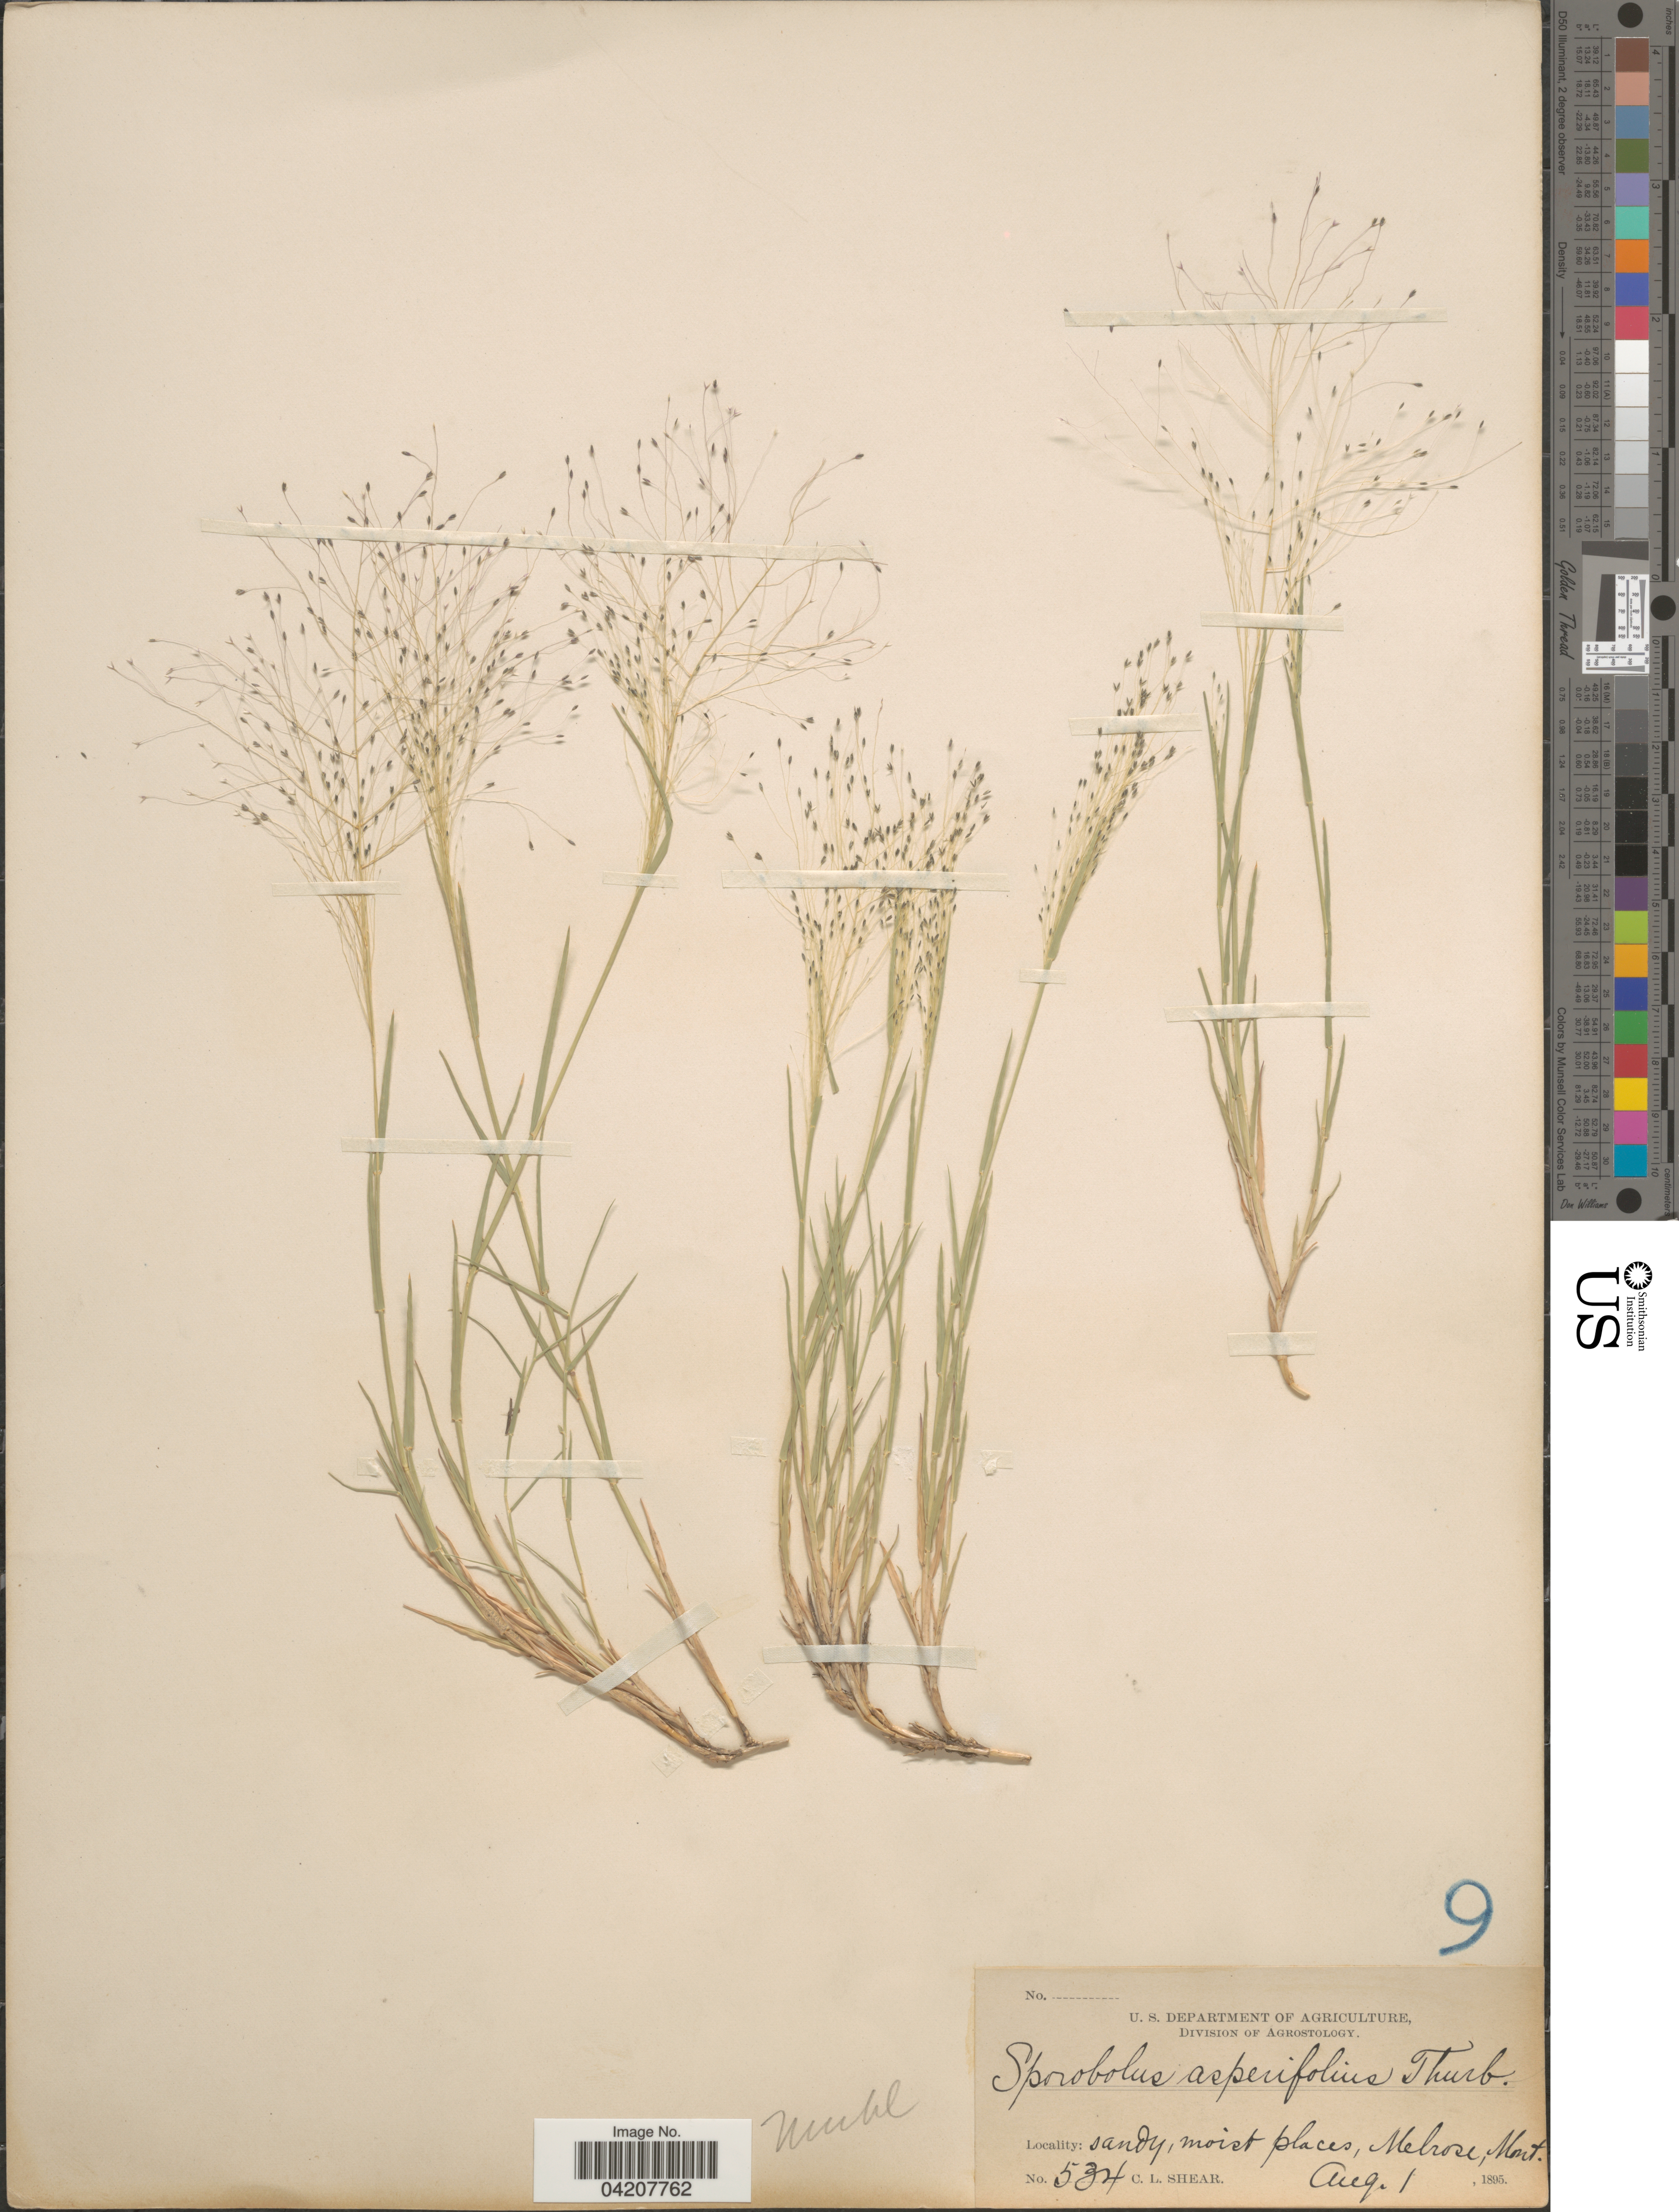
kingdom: Plantae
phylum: Tracheophyta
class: Liliopsida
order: Poales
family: Poaceae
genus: Muhlenbergia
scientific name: Muhlenbergia asperifolia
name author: (Nees & Meyen ex Trin.) Parodi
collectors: C. L. Shear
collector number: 534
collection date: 1895-08-01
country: United States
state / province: Montana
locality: Melrose.